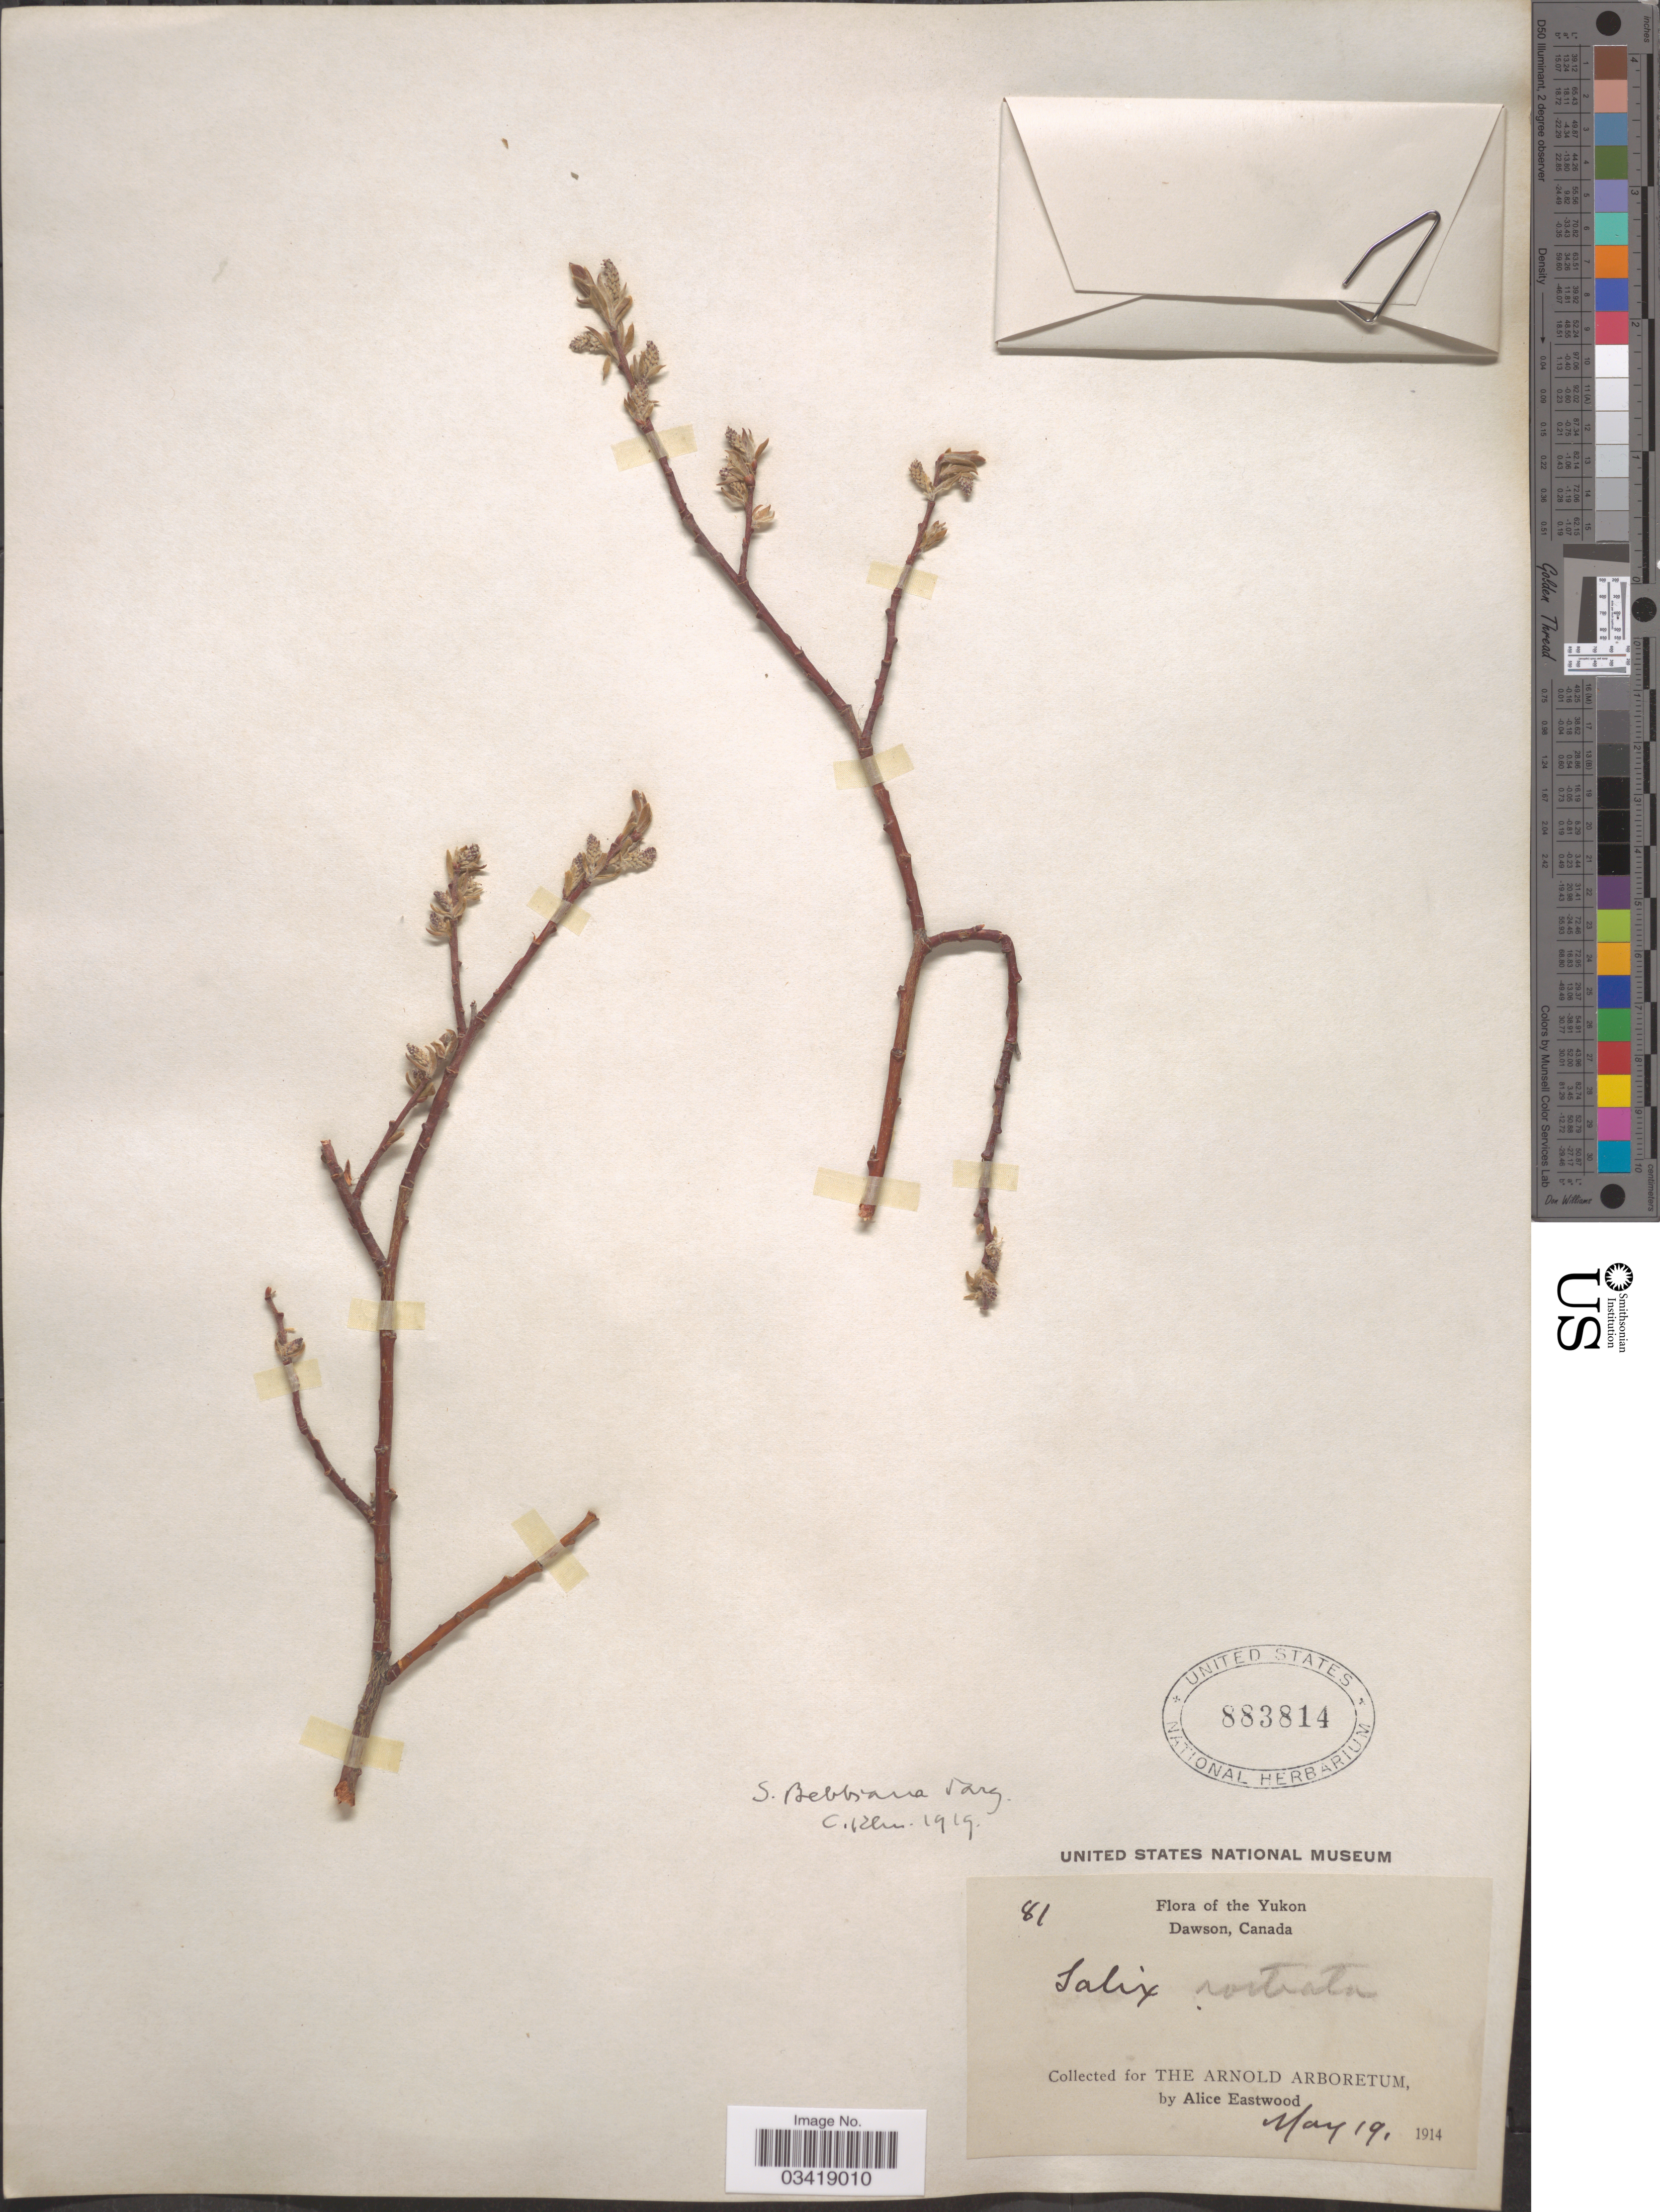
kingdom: Plantae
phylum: Tracheophyta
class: Magnoliopsida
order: Malpighiales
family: Salicaceae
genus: Salix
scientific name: Salix bebbiana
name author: Sarg.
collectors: A. Eastwood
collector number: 81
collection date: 1914-05-19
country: Canada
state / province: Yukon Territory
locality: Yukon. Dawson.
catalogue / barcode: US 883814